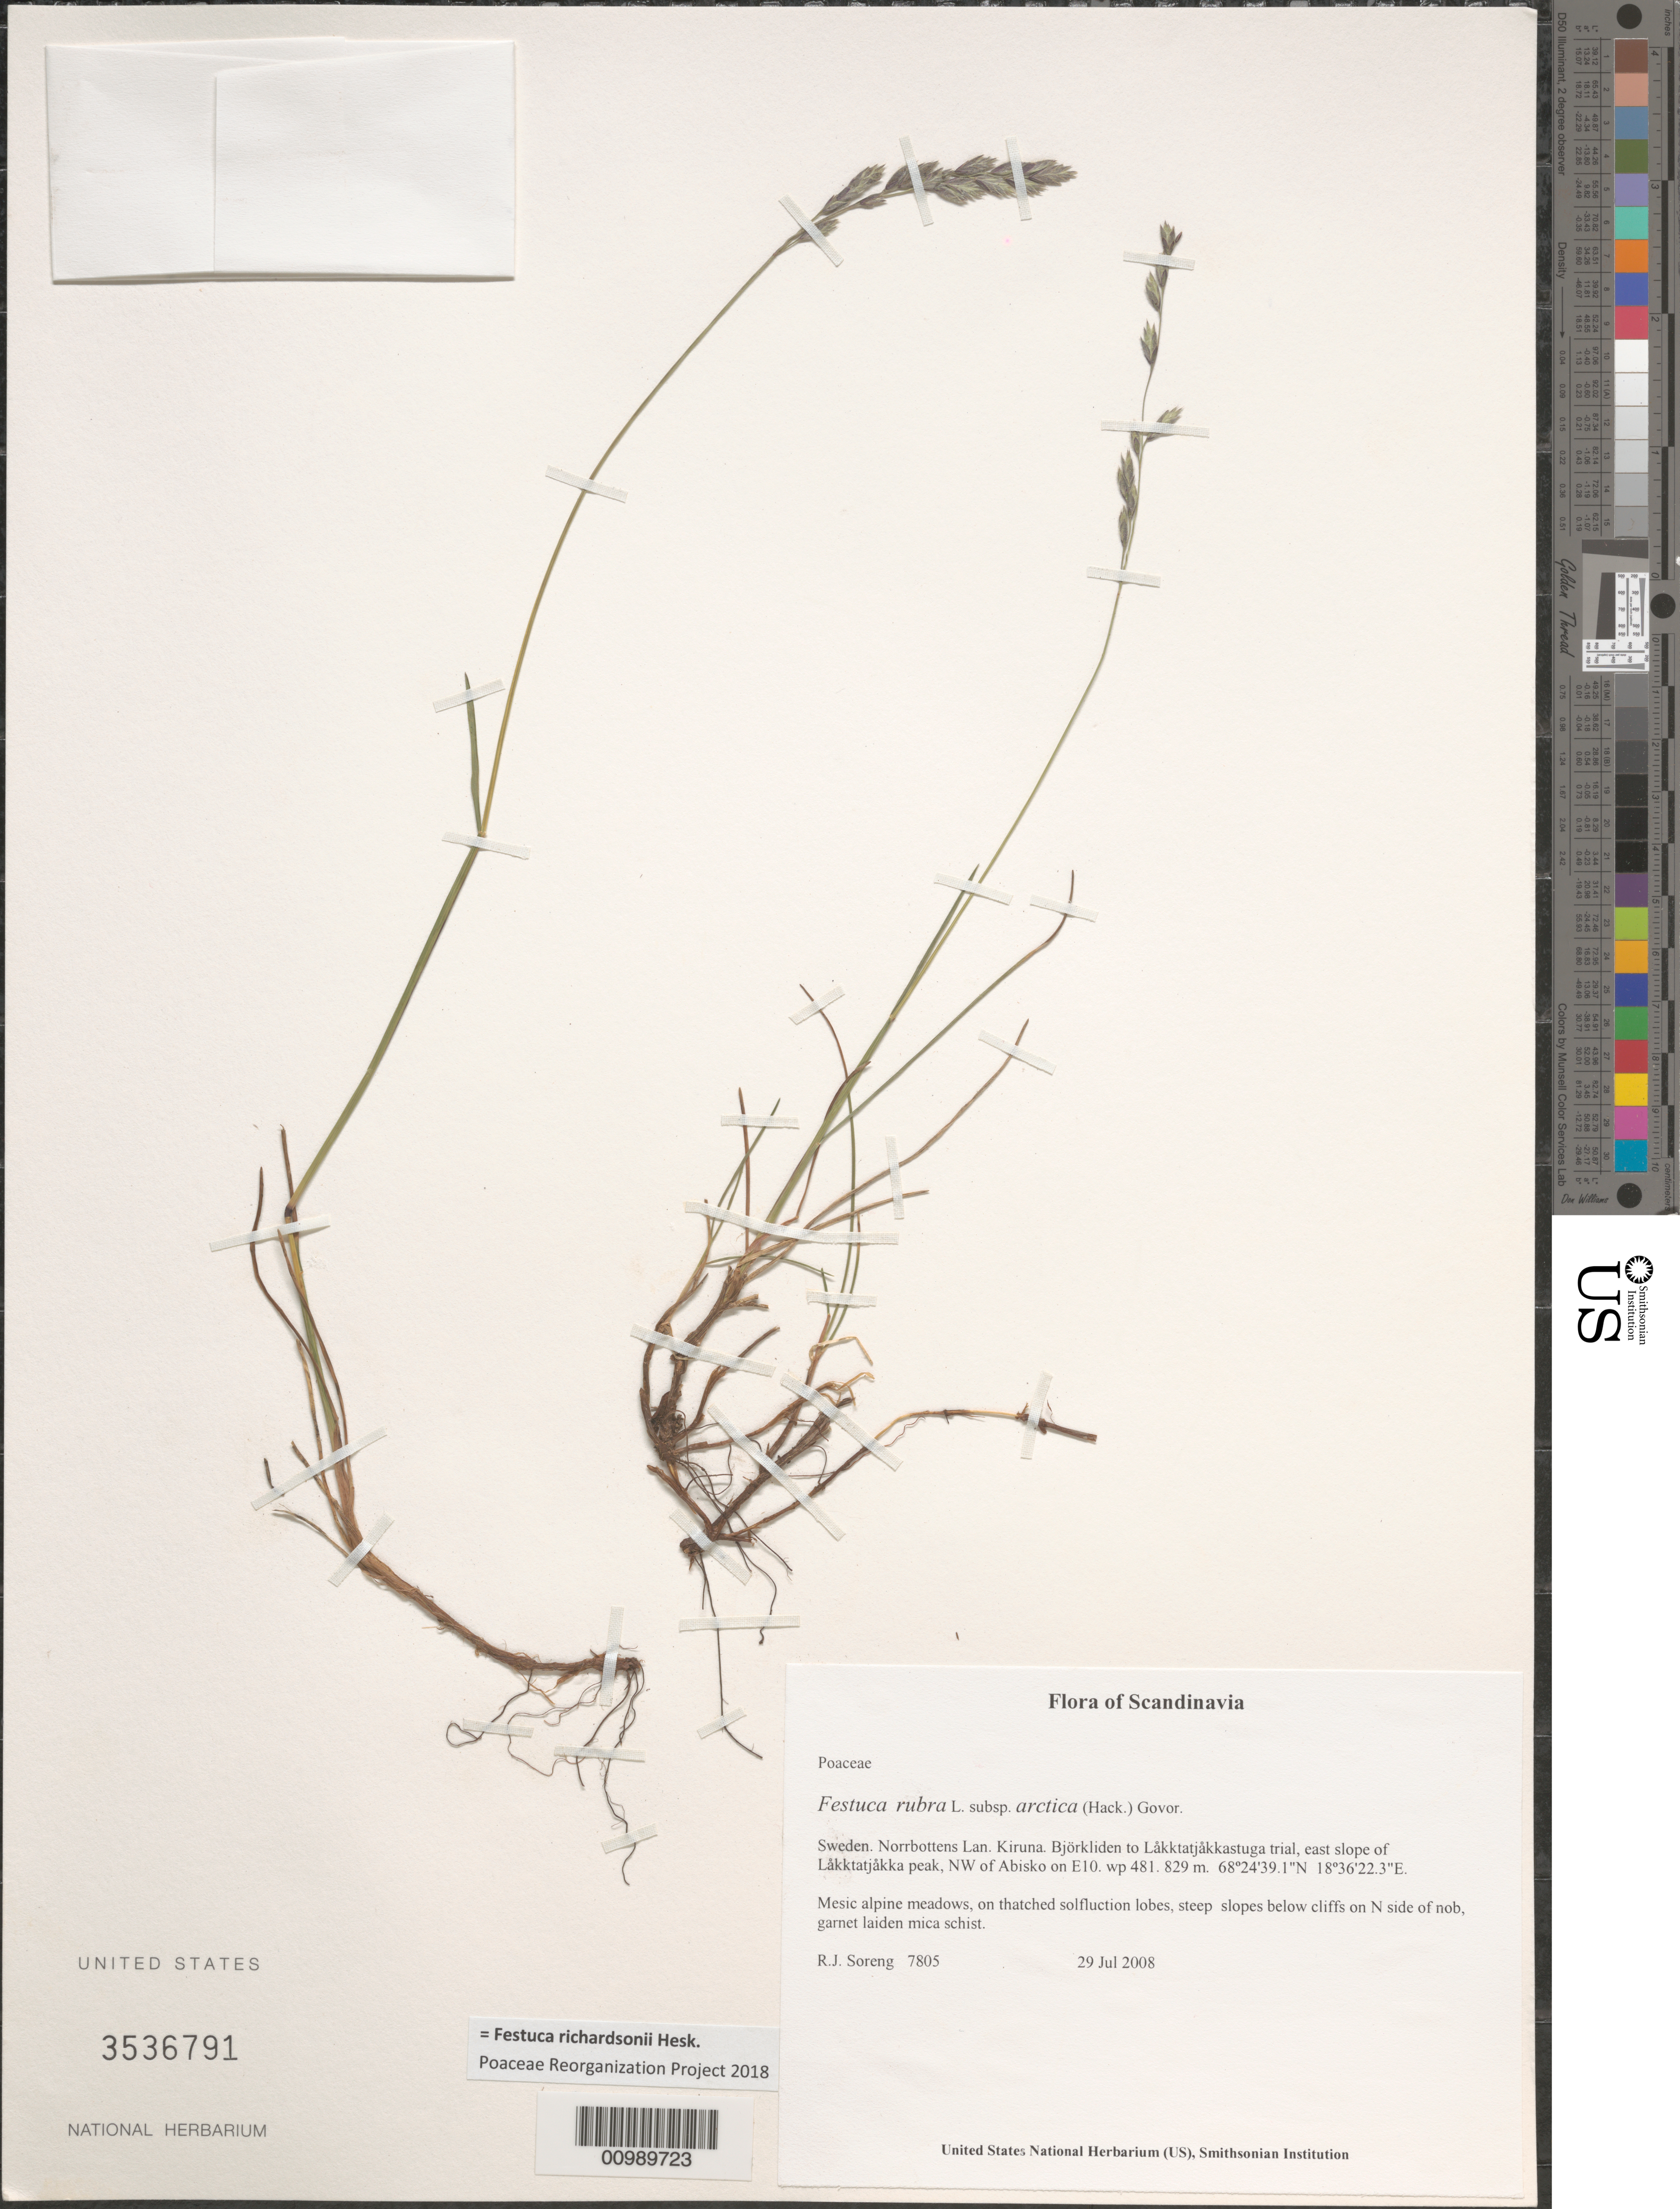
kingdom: Plantae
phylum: Tracheophyta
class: Liliopsida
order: Poales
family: Poaceae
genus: Festuca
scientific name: Festuca richardsonii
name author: Hook.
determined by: Poaceae Reorganization Project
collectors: R. J. Soreng & N. L. Soreng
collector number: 7805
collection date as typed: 29 Jul 2008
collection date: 2008-07-29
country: Sweden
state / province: Norrbotten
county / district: Kiruna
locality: Björkliden to Låkktatjåkkastuga trial, east slope of Låkktatjåkka peak, NW of Abisko on E10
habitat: Mesic alpine meadows, on thatched solfluction lobes, steep slopes below cliffs on N side of nob, garnet laiden mica schist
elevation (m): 829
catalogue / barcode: US 3536791